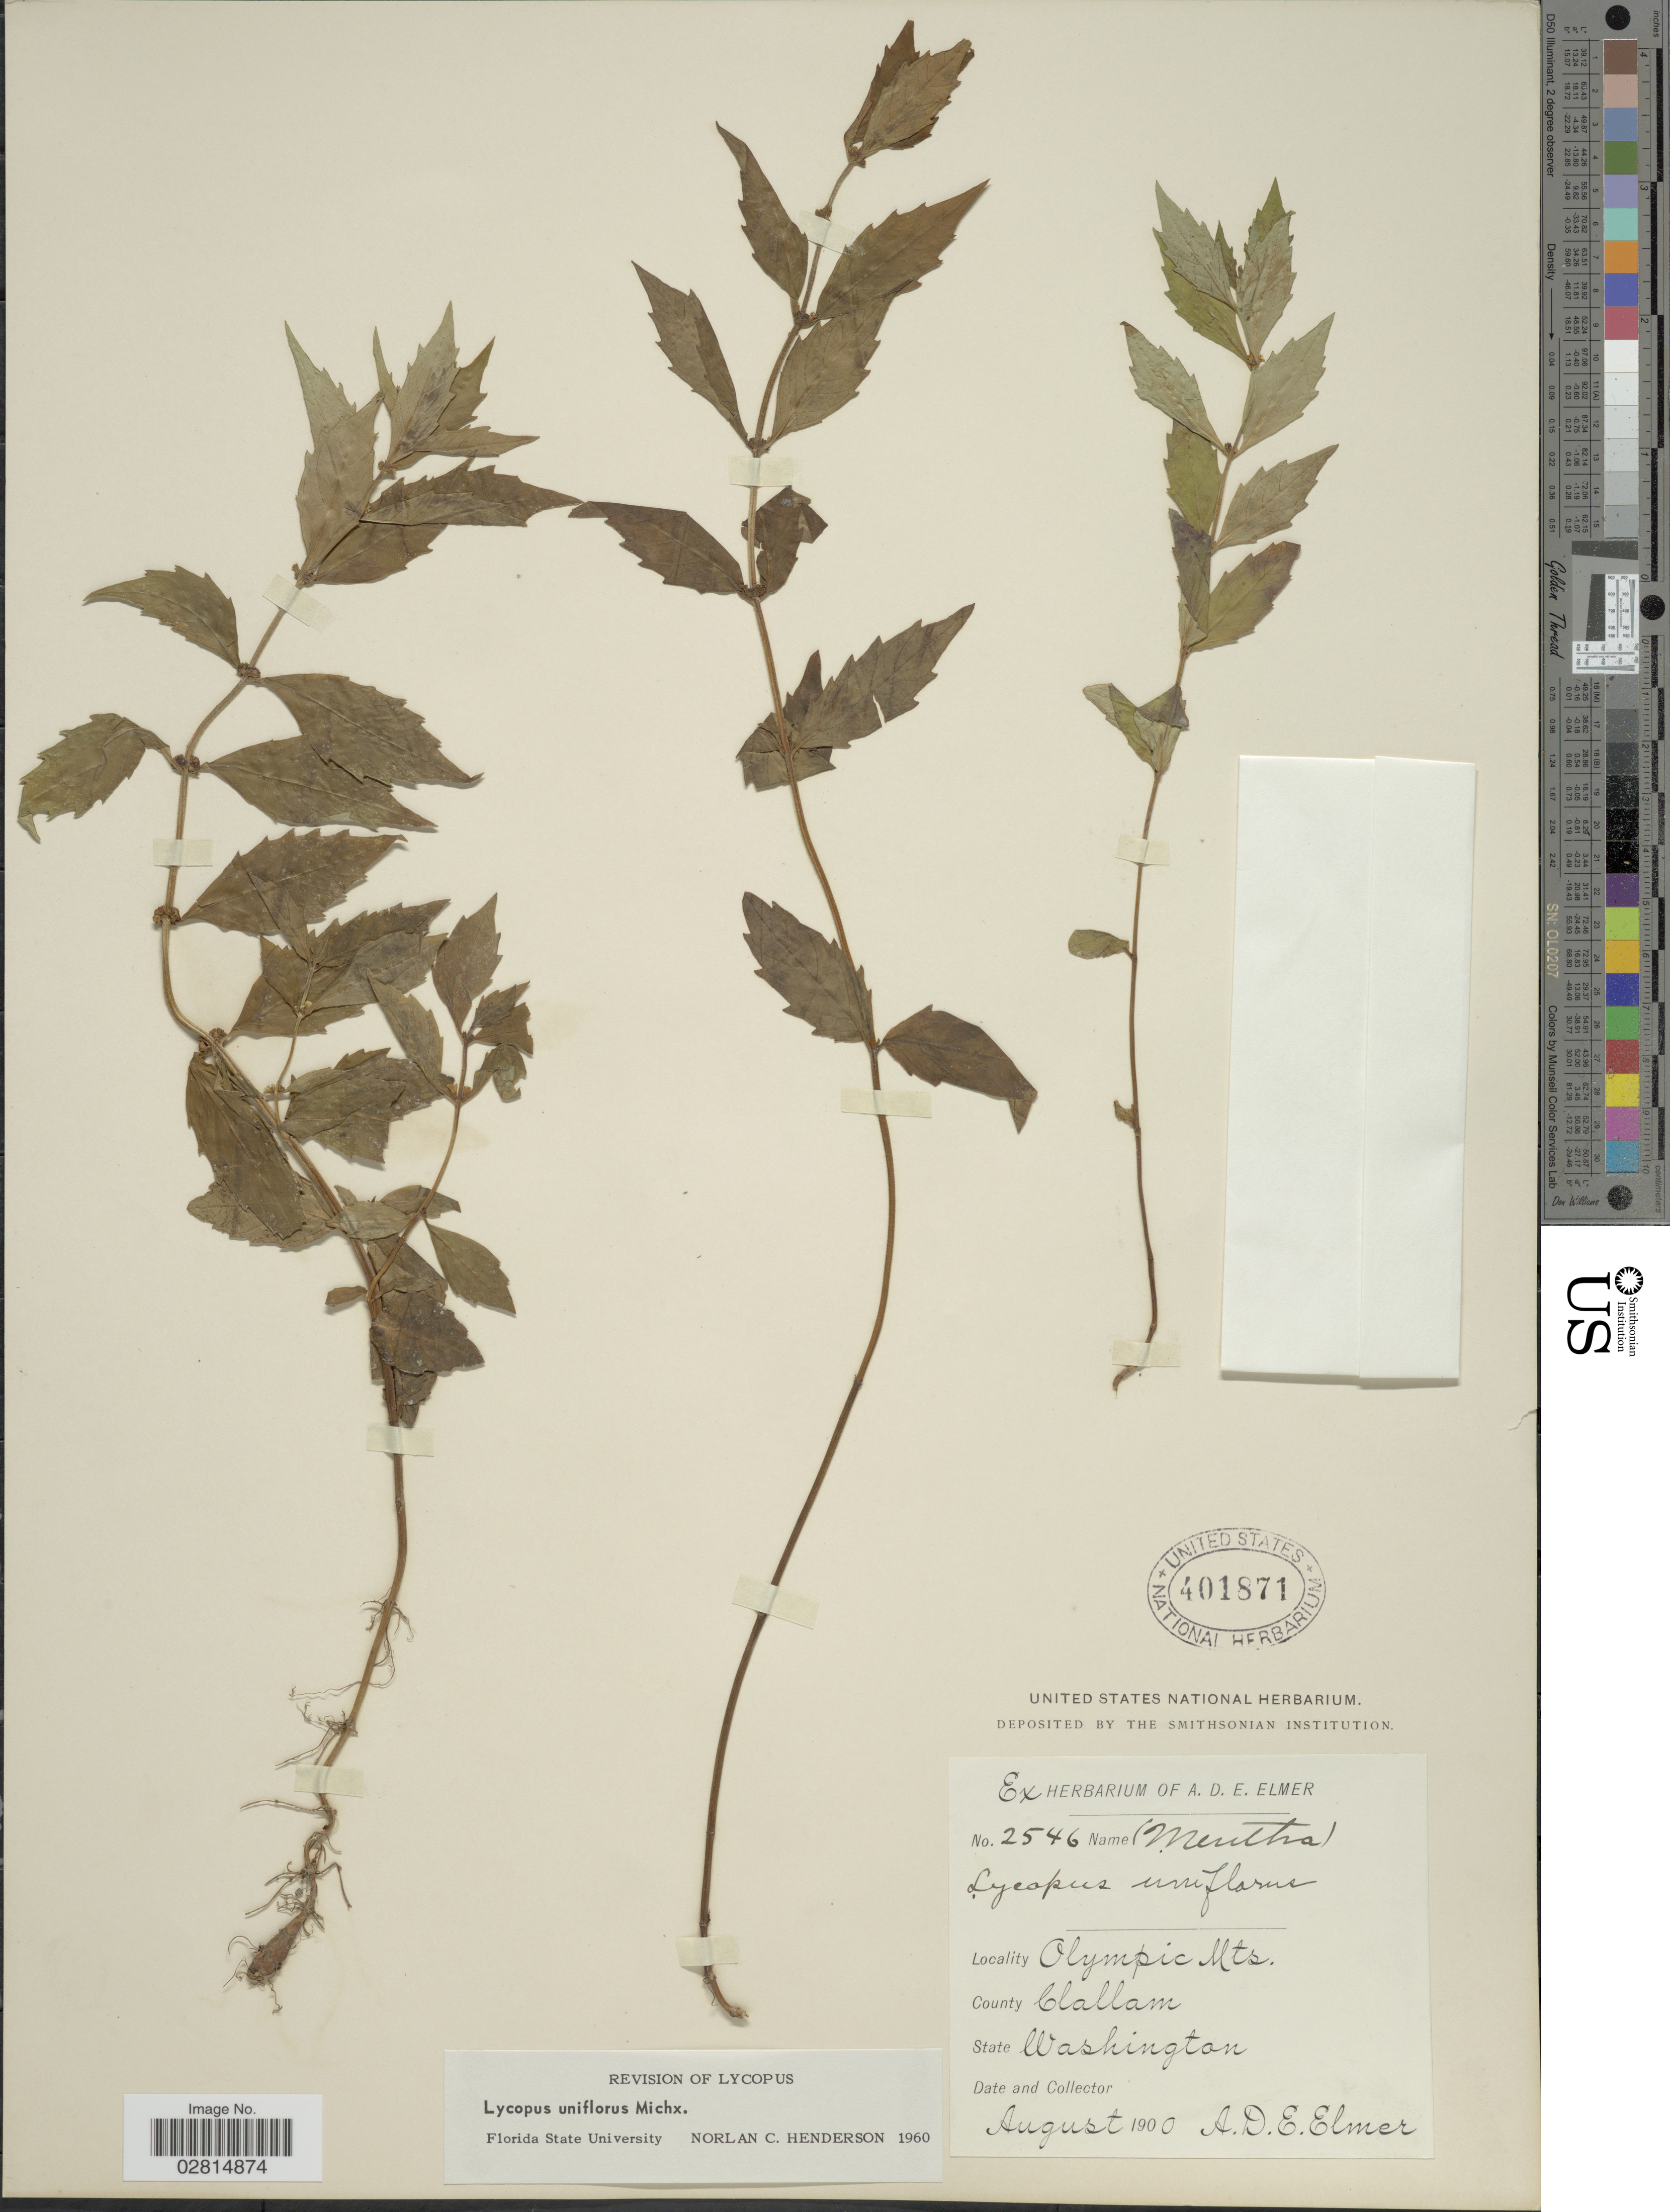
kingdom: Plantae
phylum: Tracheophyta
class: Magnoliopsida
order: Lamiales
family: Lamiaceae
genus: Lycopus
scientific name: Lycopus uniflorus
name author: Michx.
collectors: A. D. E. Elmer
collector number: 2546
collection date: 1900-08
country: United States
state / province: Washington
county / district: Clallam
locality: Olympic Mts., County Clallam.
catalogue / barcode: US 401871